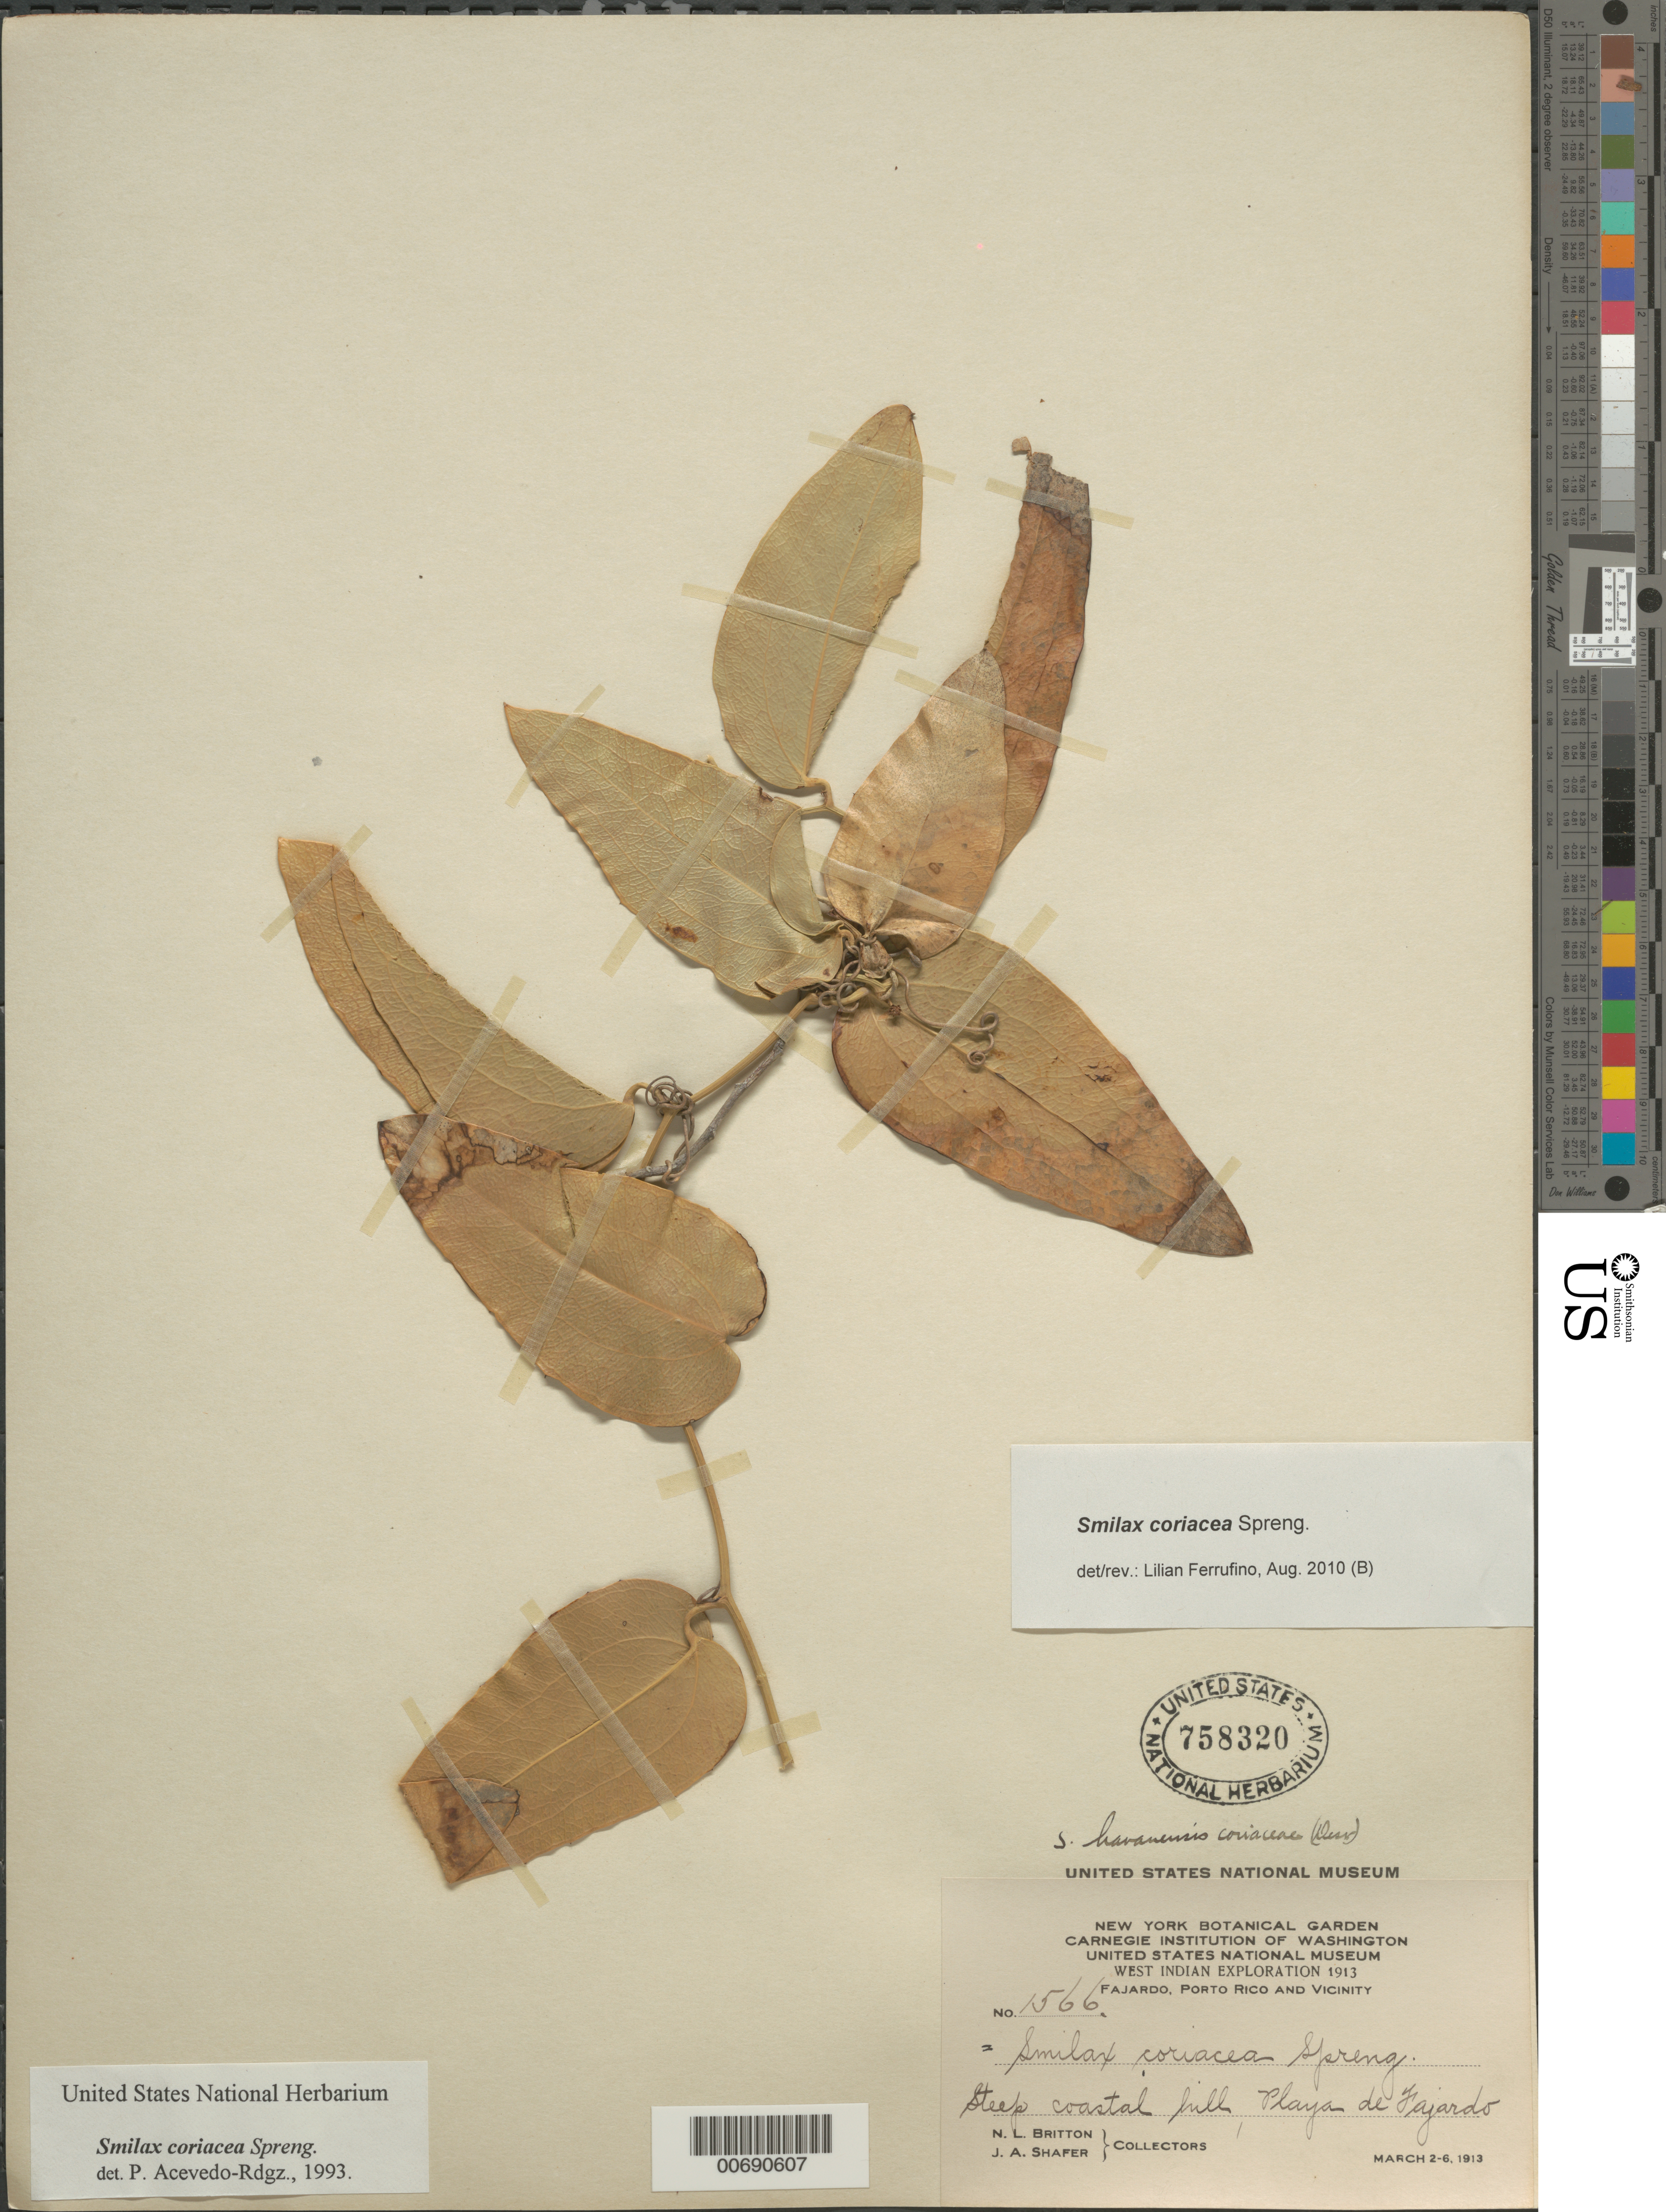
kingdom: Plantae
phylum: Tracheophyta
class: Liliopsida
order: Liliales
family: Smilacaceae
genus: Smilax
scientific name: Smilax coriacea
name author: Spreng.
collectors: N. Britton & J. A. Shafer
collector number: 1566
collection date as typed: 02 Mar 1913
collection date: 1913-03-02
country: Puerto Rico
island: Greater Antilles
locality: Fajardo, playa de Fajardo.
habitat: steep coastal hill.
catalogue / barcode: US 758320